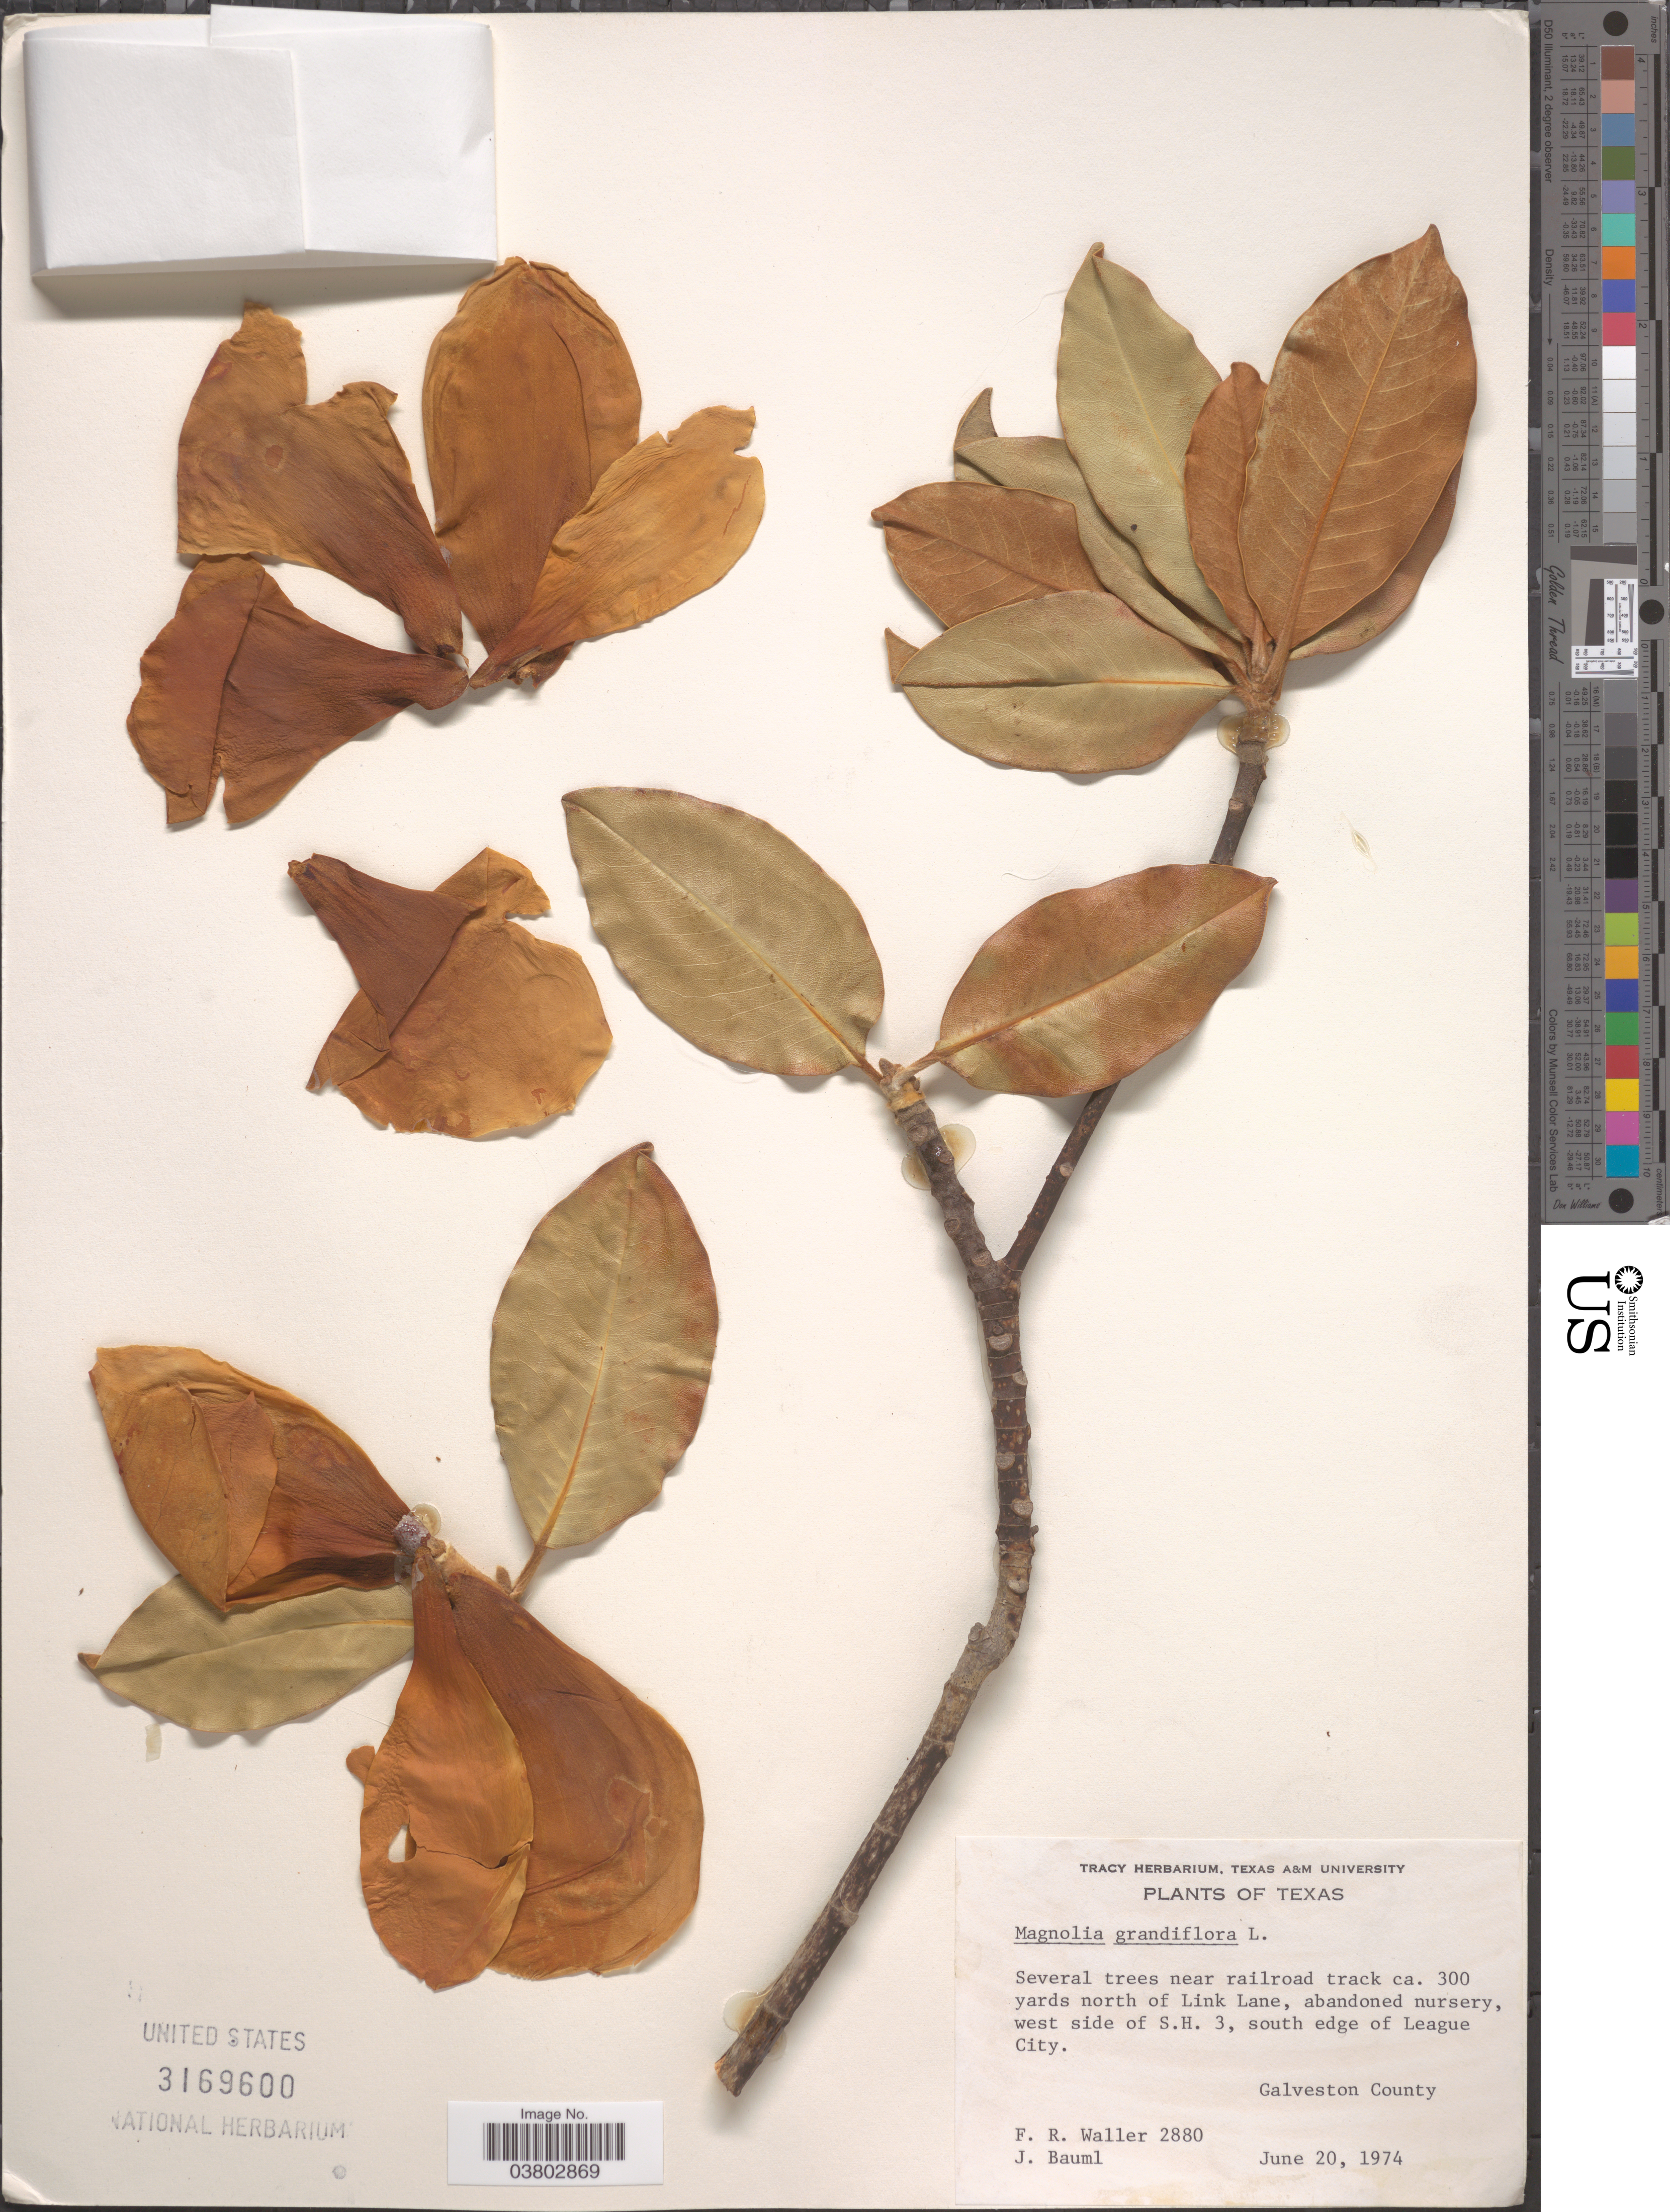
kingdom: Plantae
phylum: Tracheophyta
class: Magnoliopsida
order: Magnoliales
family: Magnoliaceae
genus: Magnolia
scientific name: Magnolia grandiflora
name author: L.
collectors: F. R. Waller & J. Bauml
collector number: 2880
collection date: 1974-06-20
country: United States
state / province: Texas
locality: Near railroad track ca. 300 yards north of Link Lane, abandoned nursery, west side of S.H. 3, south edge of League City. Galveston County.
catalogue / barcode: US 3169600